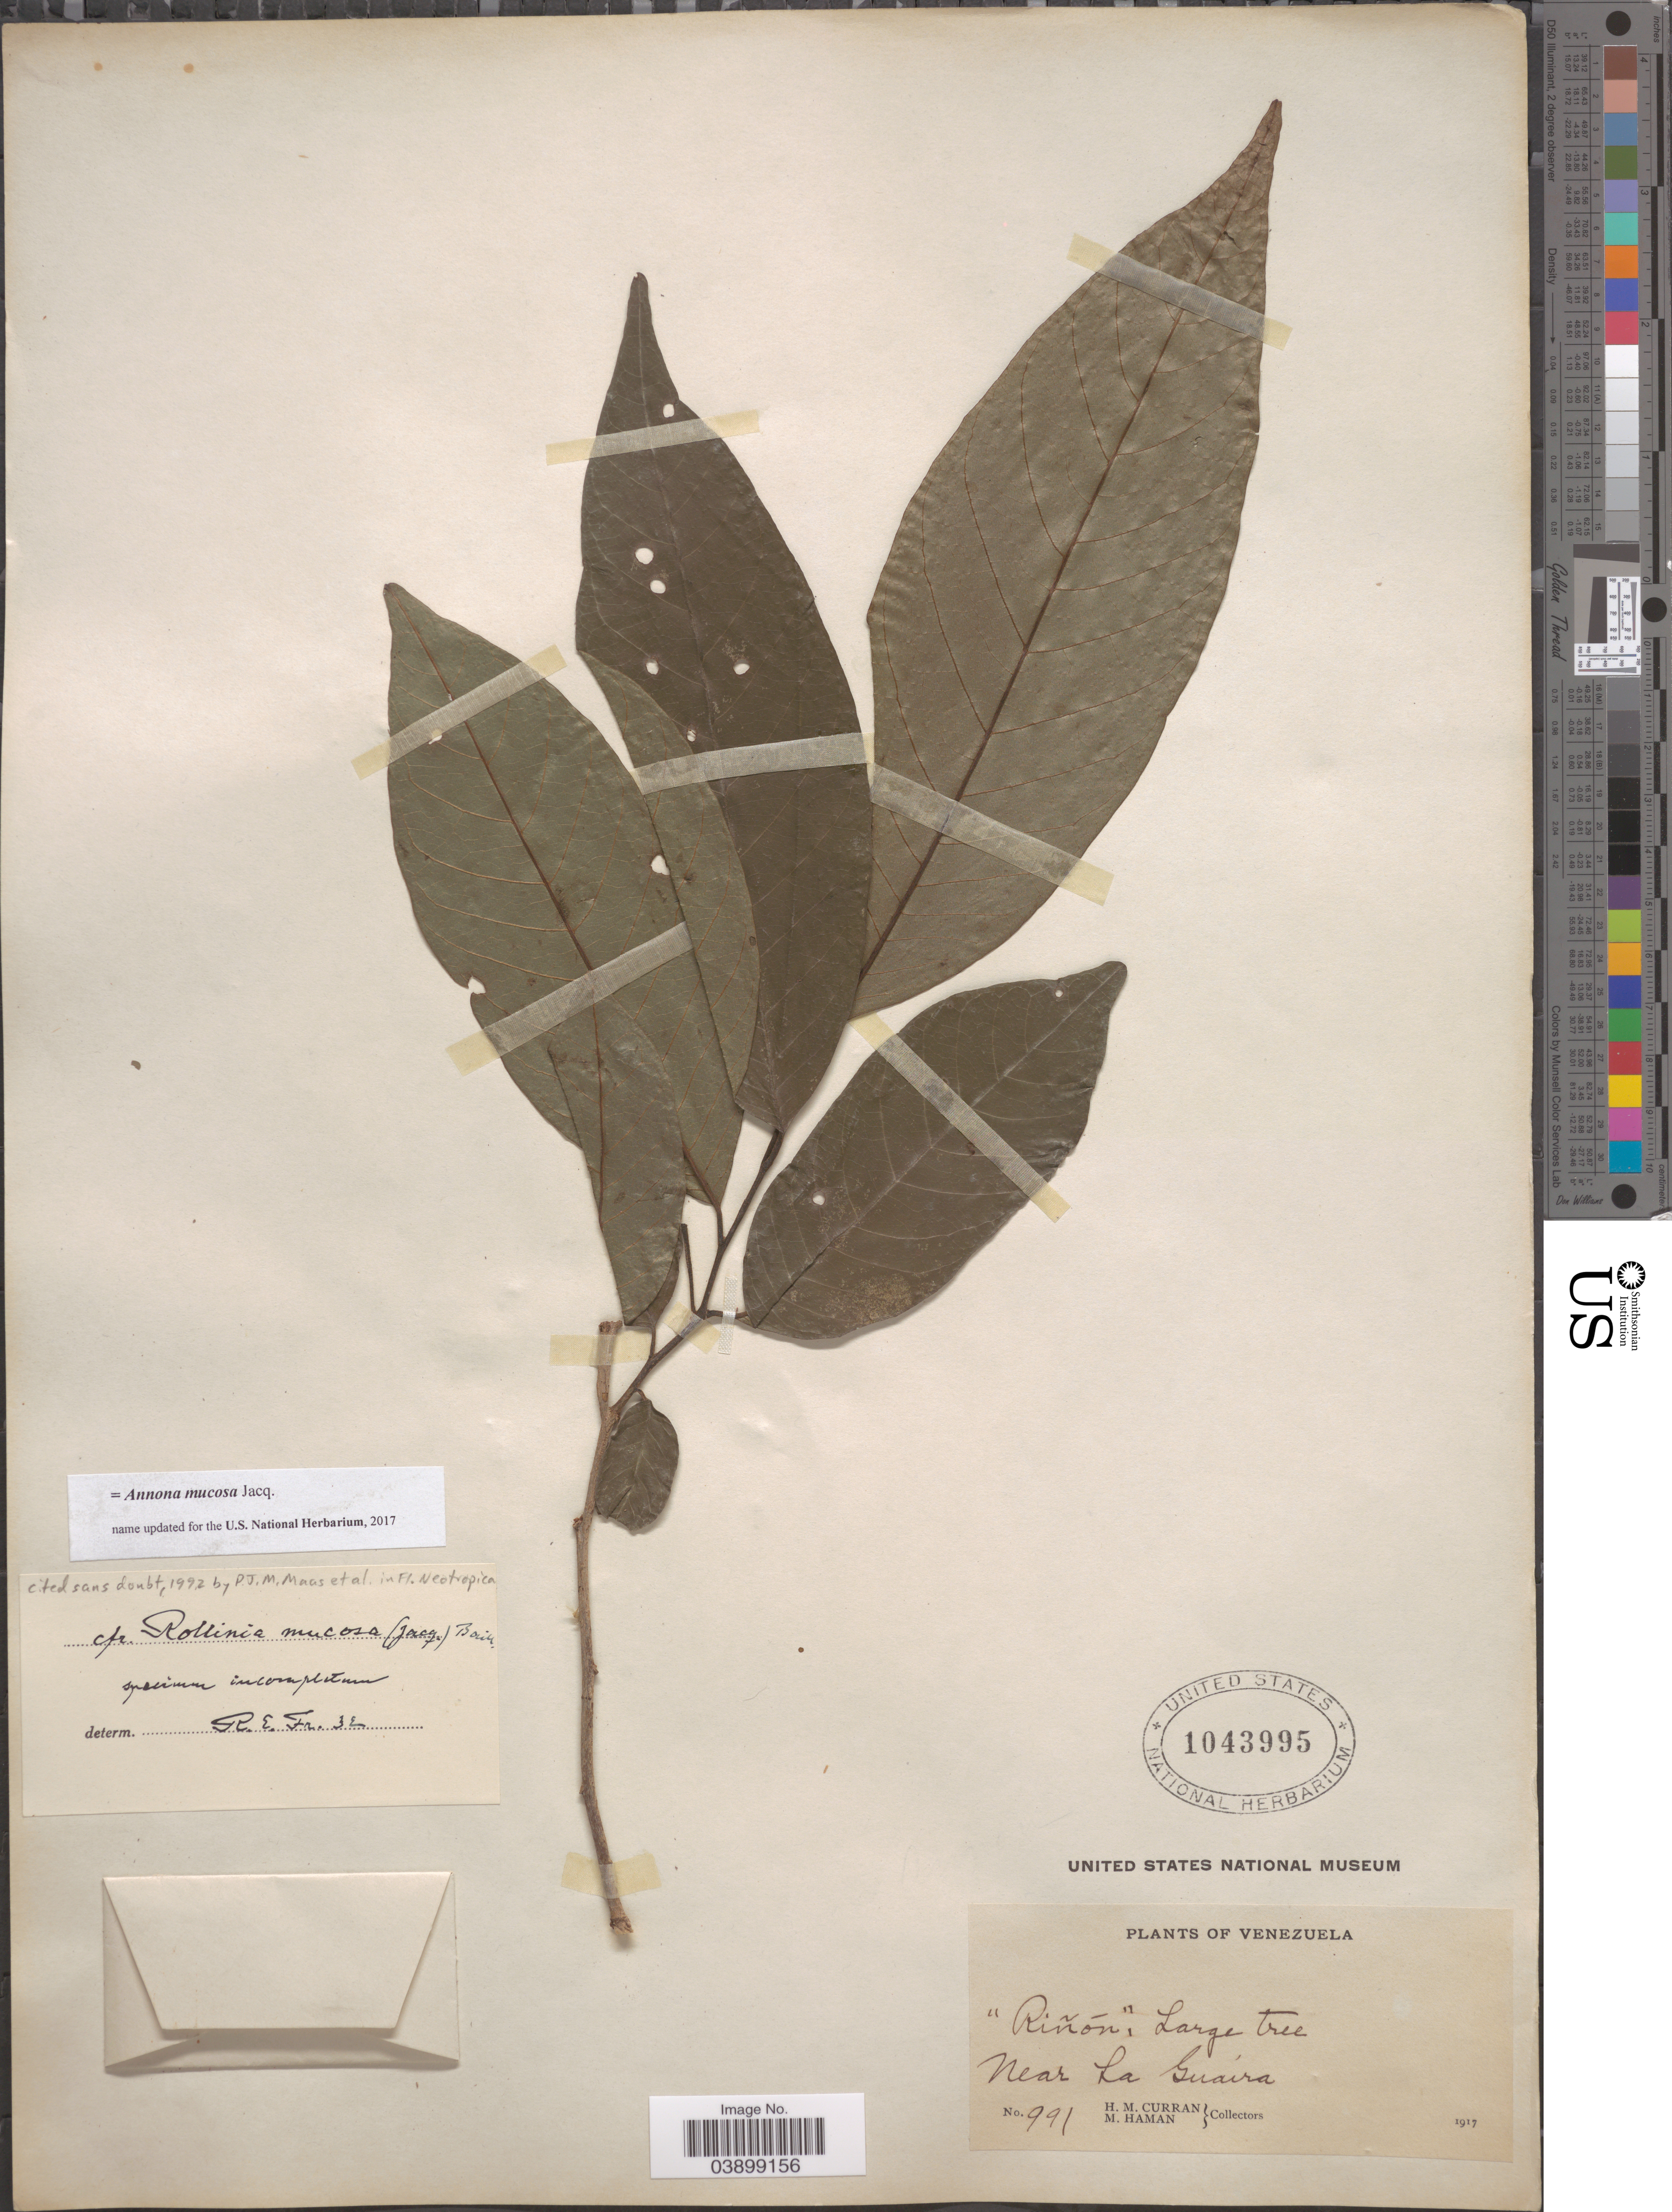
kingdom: Plantae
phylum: Tracheophyta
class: Magnoliopsida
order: Magnoliales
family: Annonaceae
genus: Annona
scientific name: Annona mucosa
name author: Jacq.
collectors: H. M. Curran & M. Haman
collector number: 991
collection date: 1917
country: Venezuela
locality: Near La Guaira.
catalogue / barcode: US 1043995